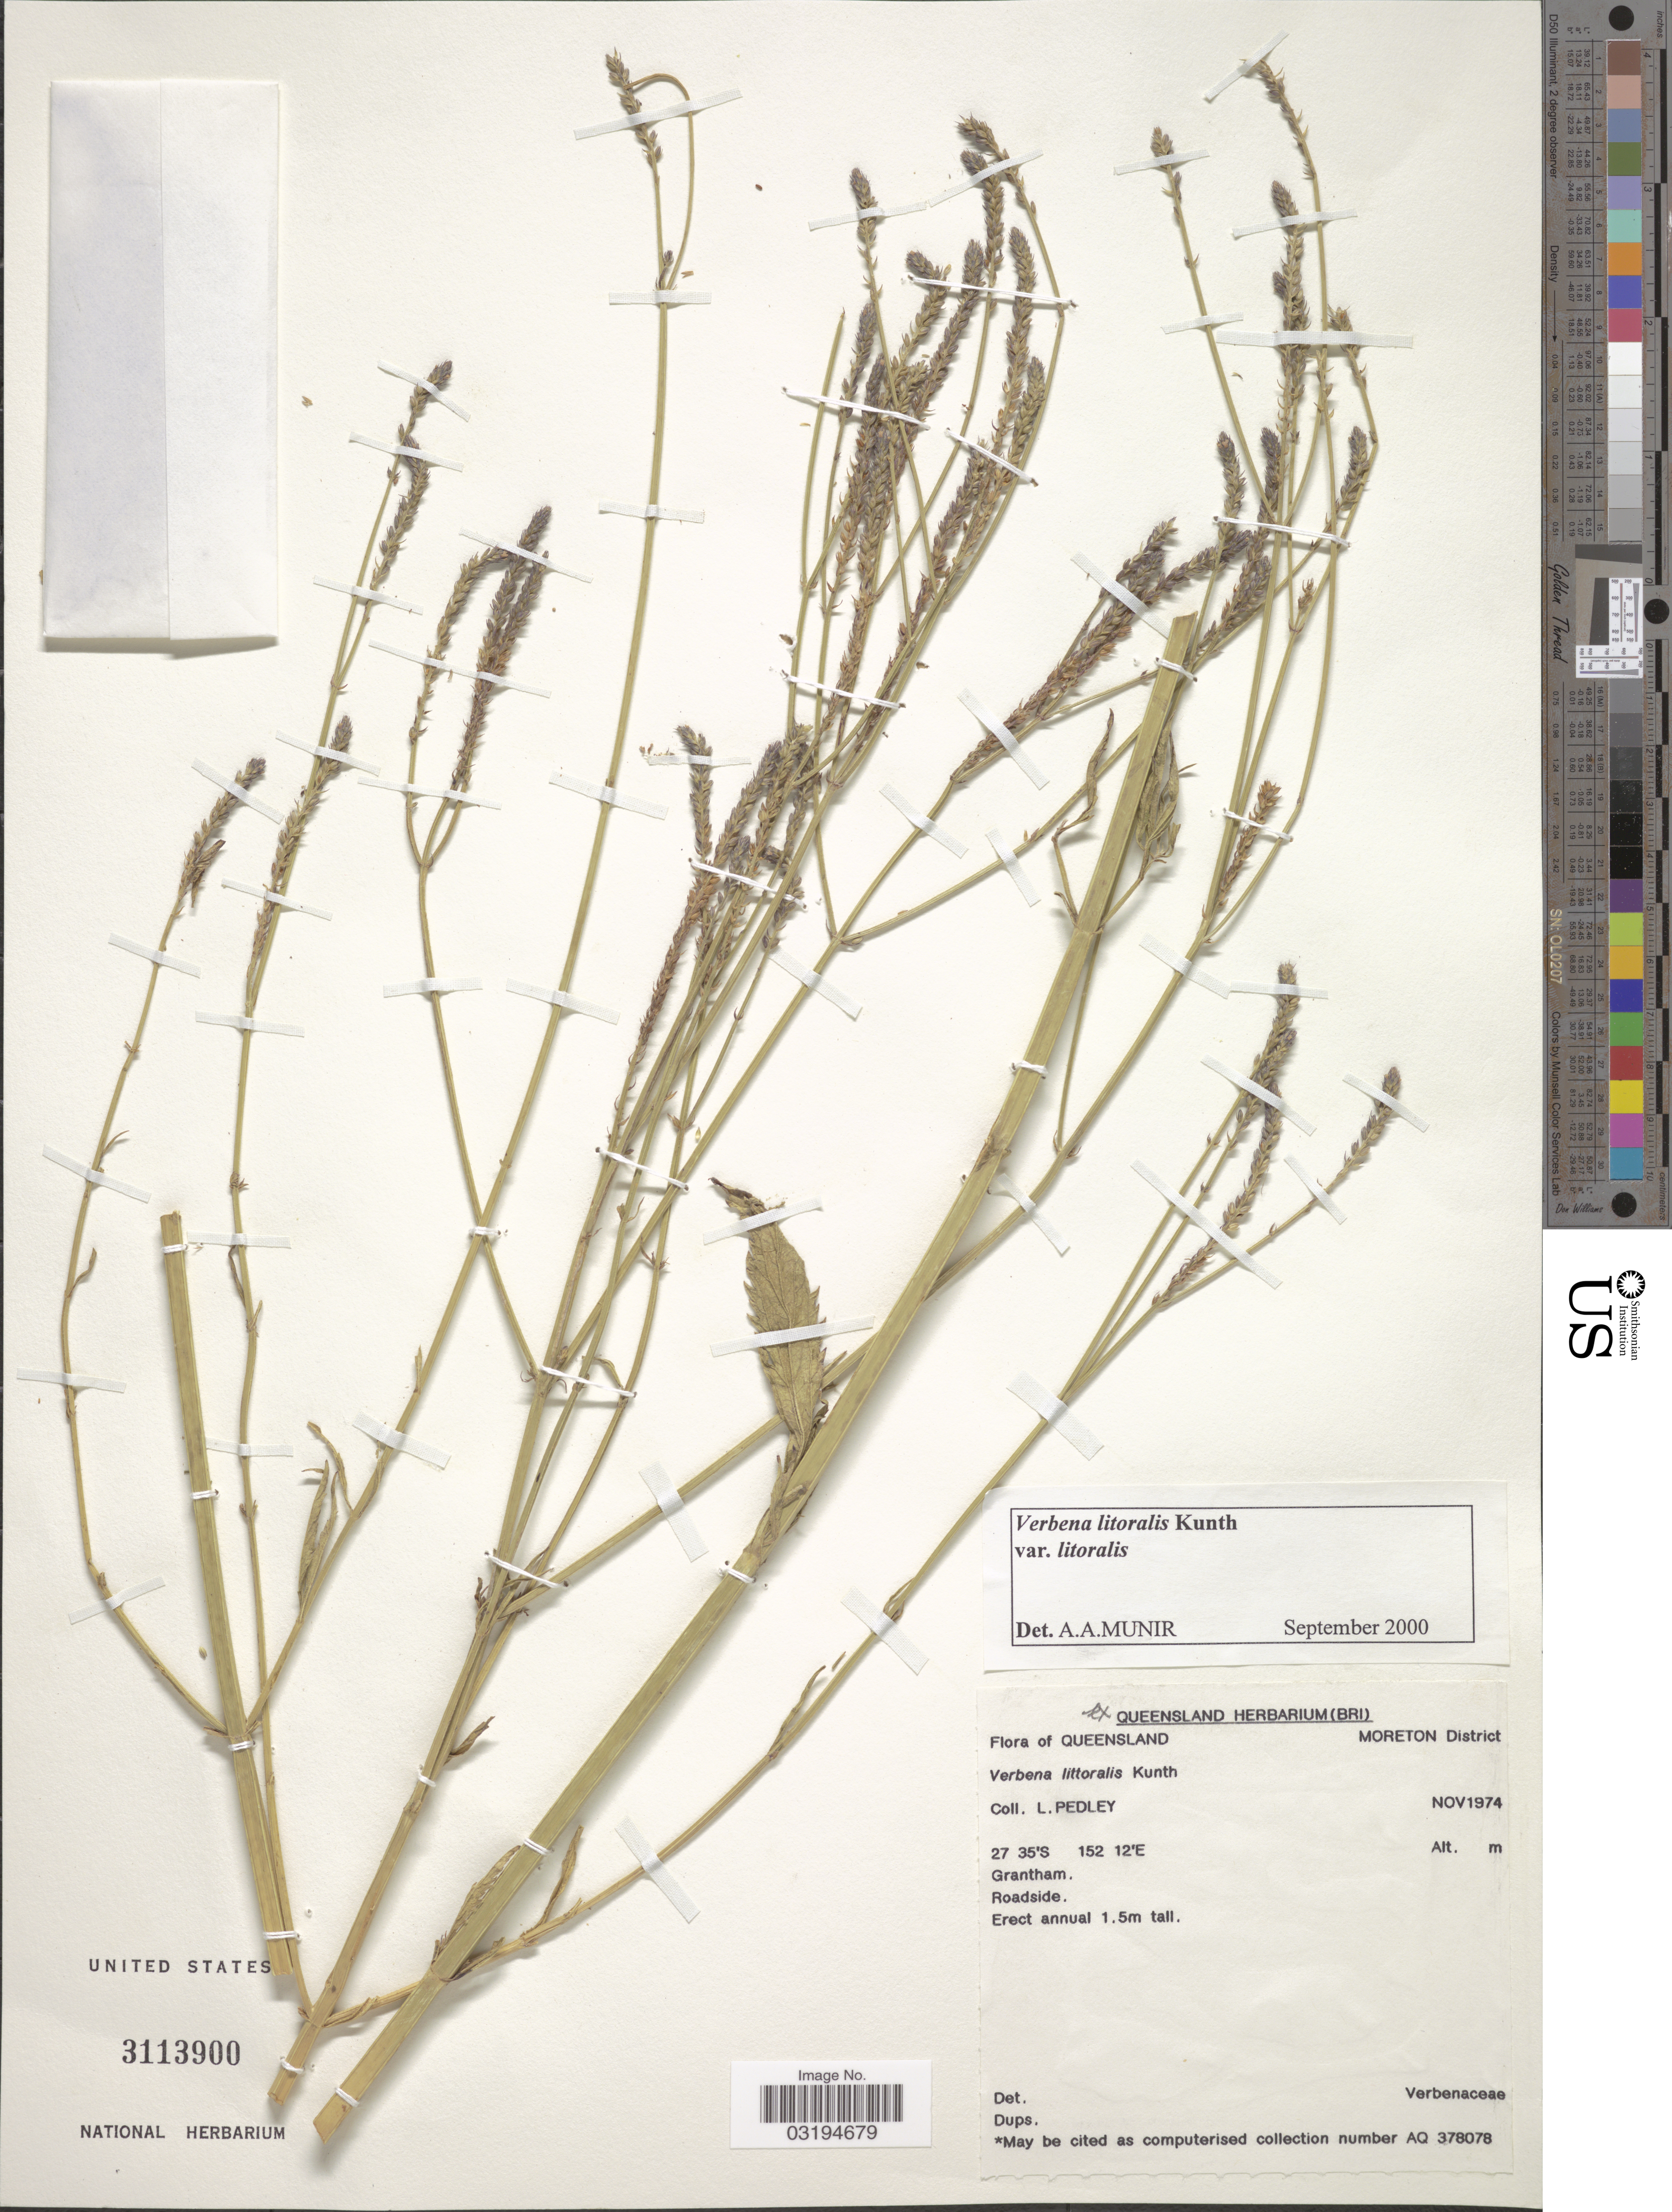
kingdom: Plantae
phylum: Tracheophyta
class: Magnoliopsida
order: Lamiales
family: Verbenaceae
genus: Verbena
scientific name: Verbena litoralis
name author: Kunth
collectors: L. Pedley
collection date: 1974-11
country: Australia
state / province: Queensland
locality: Moreton District. Grantham Roadside.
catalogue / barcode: US 3113900